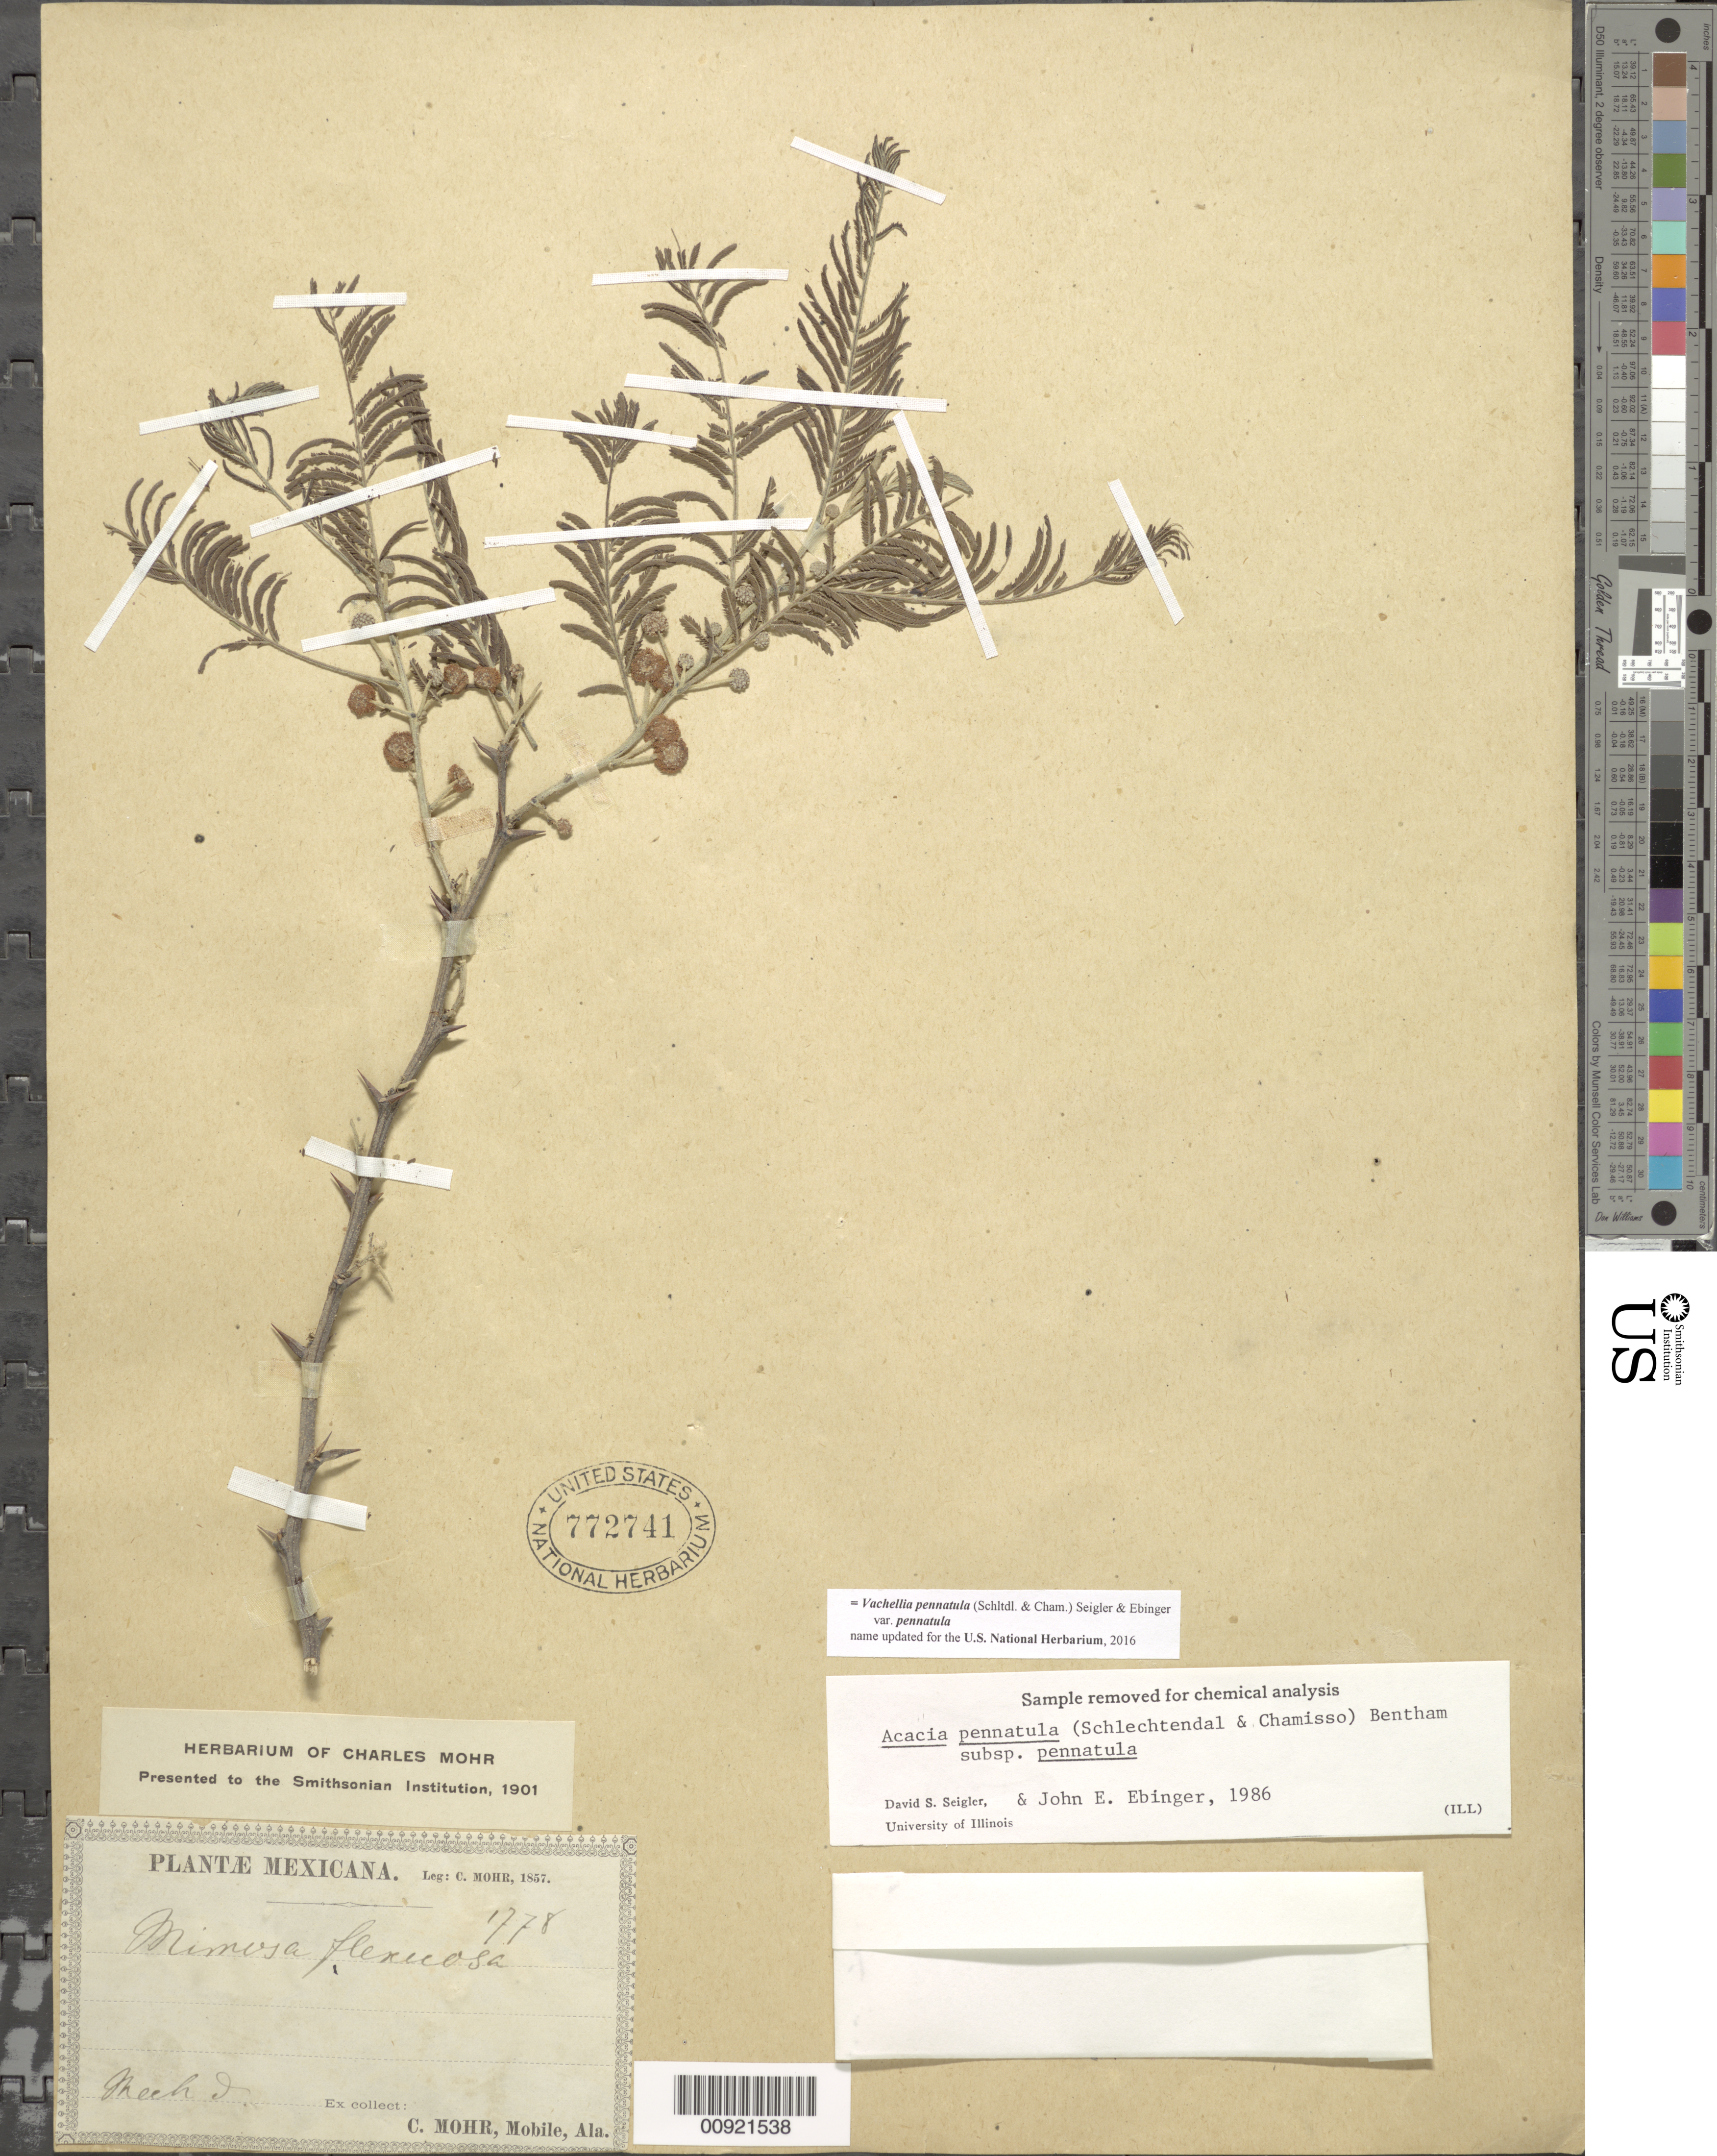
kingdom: Plantae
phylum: Tracheophyta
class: Magnoliopsida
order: Fabales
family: Fabaceae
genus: Vachellia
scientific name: Vachellia pennatula var. pennatula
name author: (Schltdl. & Cham.) Seigler & Ebinger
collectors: C. T. Mohr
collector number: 1778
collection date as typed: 1857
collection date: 1857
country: Mexico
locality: Mexico.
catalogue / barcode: US 772741